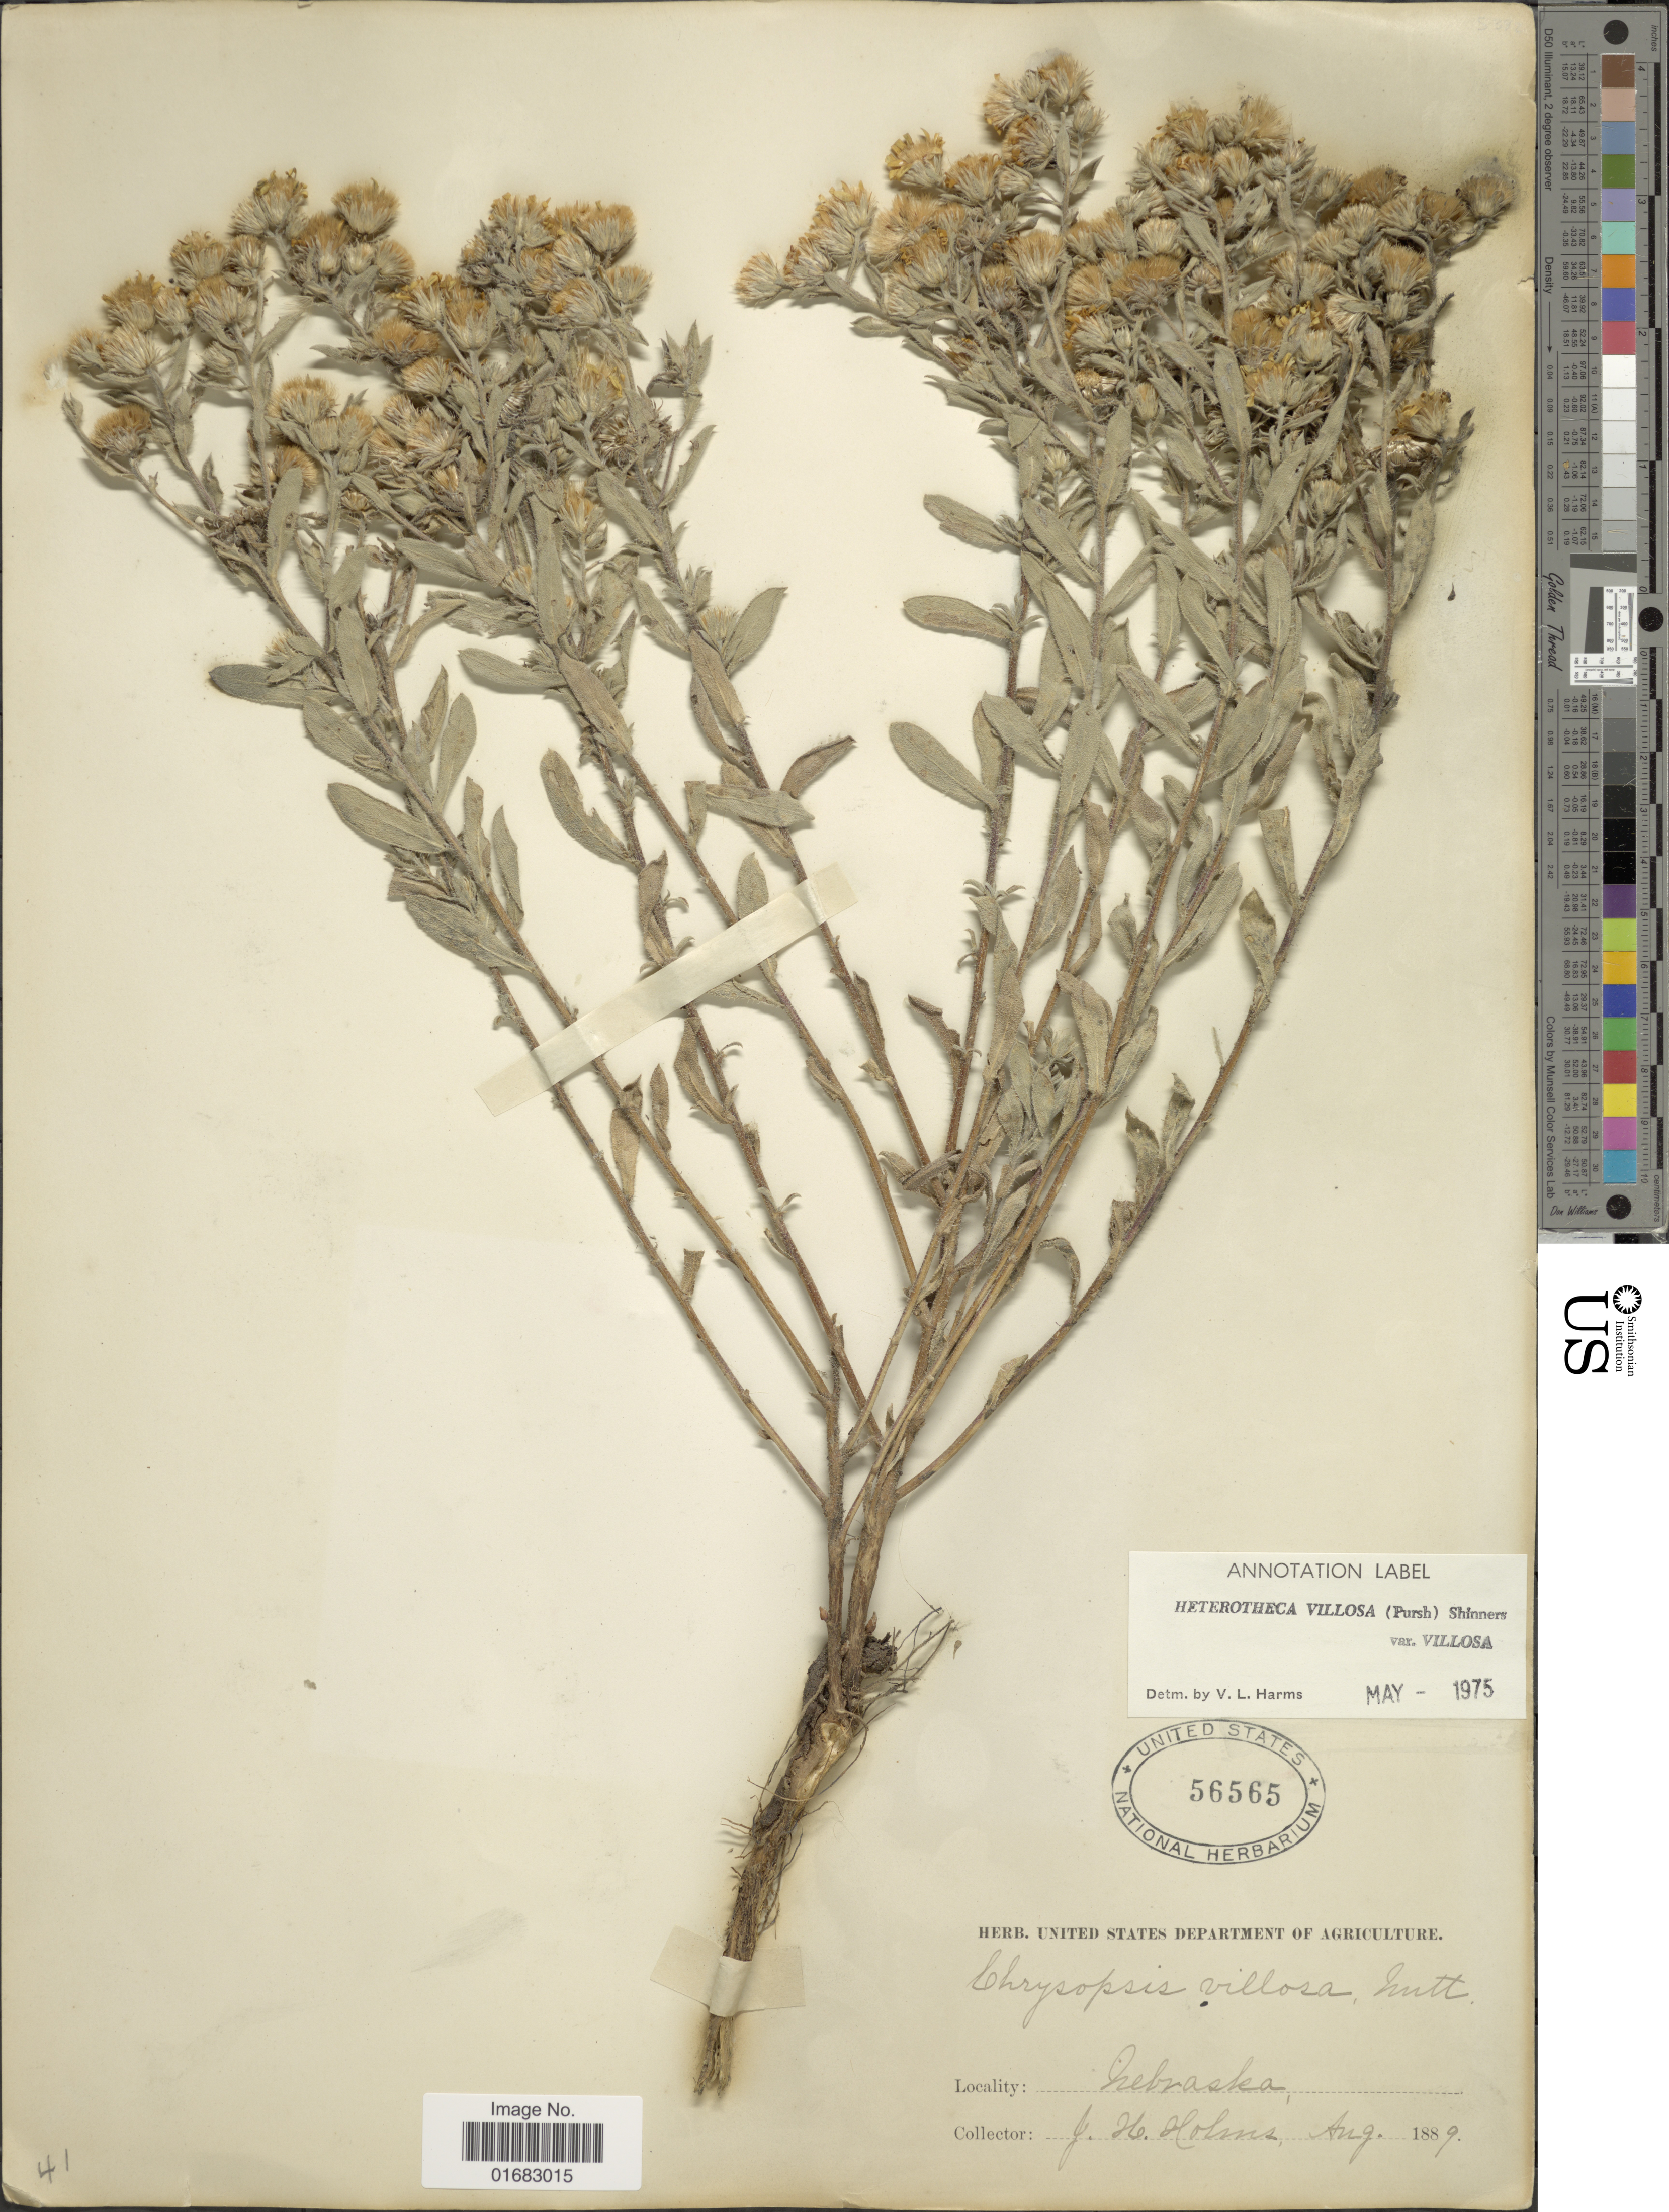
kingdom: Plantae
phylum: Tracheophyta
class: Magnoliopsida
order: Asterales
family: Asteraceae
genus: Heterotheca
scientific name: Heterotheca villosa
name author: (Pursh) Shinners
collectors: J. H. Holms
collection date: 1889-08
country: United States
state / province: Nebraska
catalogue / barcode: US 56565